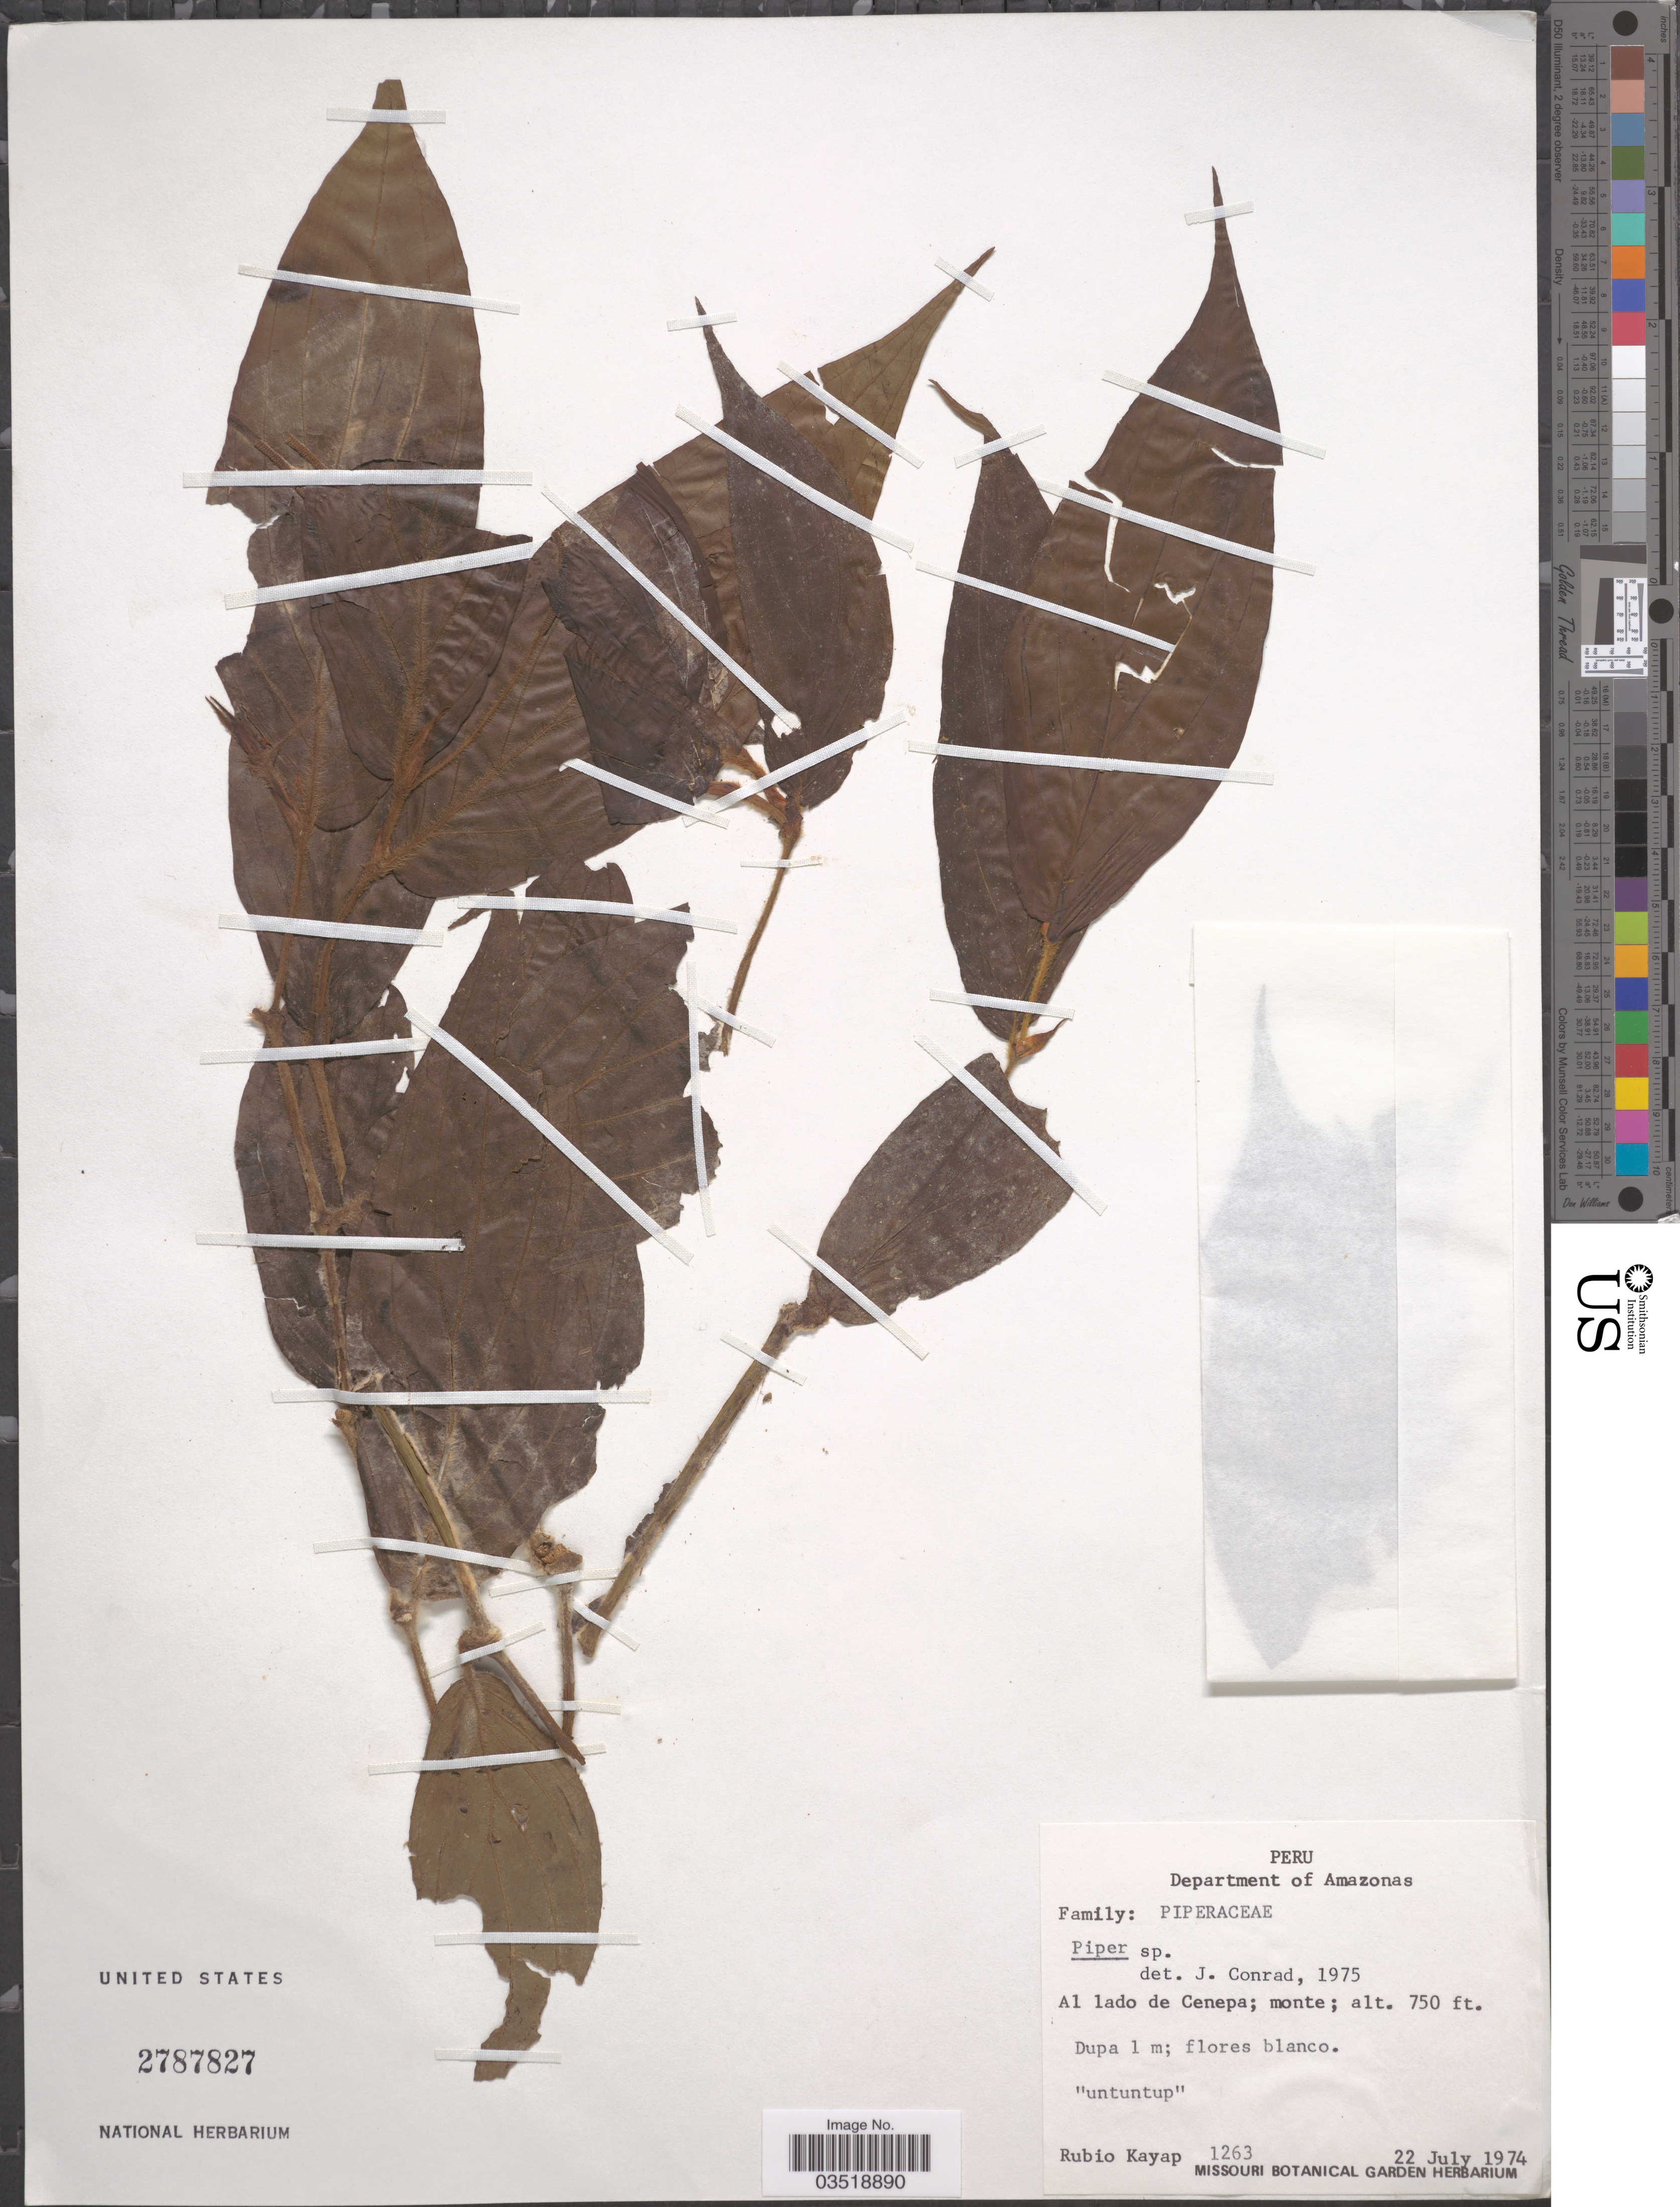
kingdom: Plantae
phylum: Tracheophyta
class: Magnoliopsida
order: Piperales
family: Piperaceae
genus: Piper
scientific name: Piper sp.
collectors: R. Kayap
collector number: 1263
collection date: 1974-07-22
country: Peru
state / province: Amazonas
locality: Department of Amazonas. Al lado de Cenepa; monte.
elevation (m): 229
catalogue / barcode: US 2787827